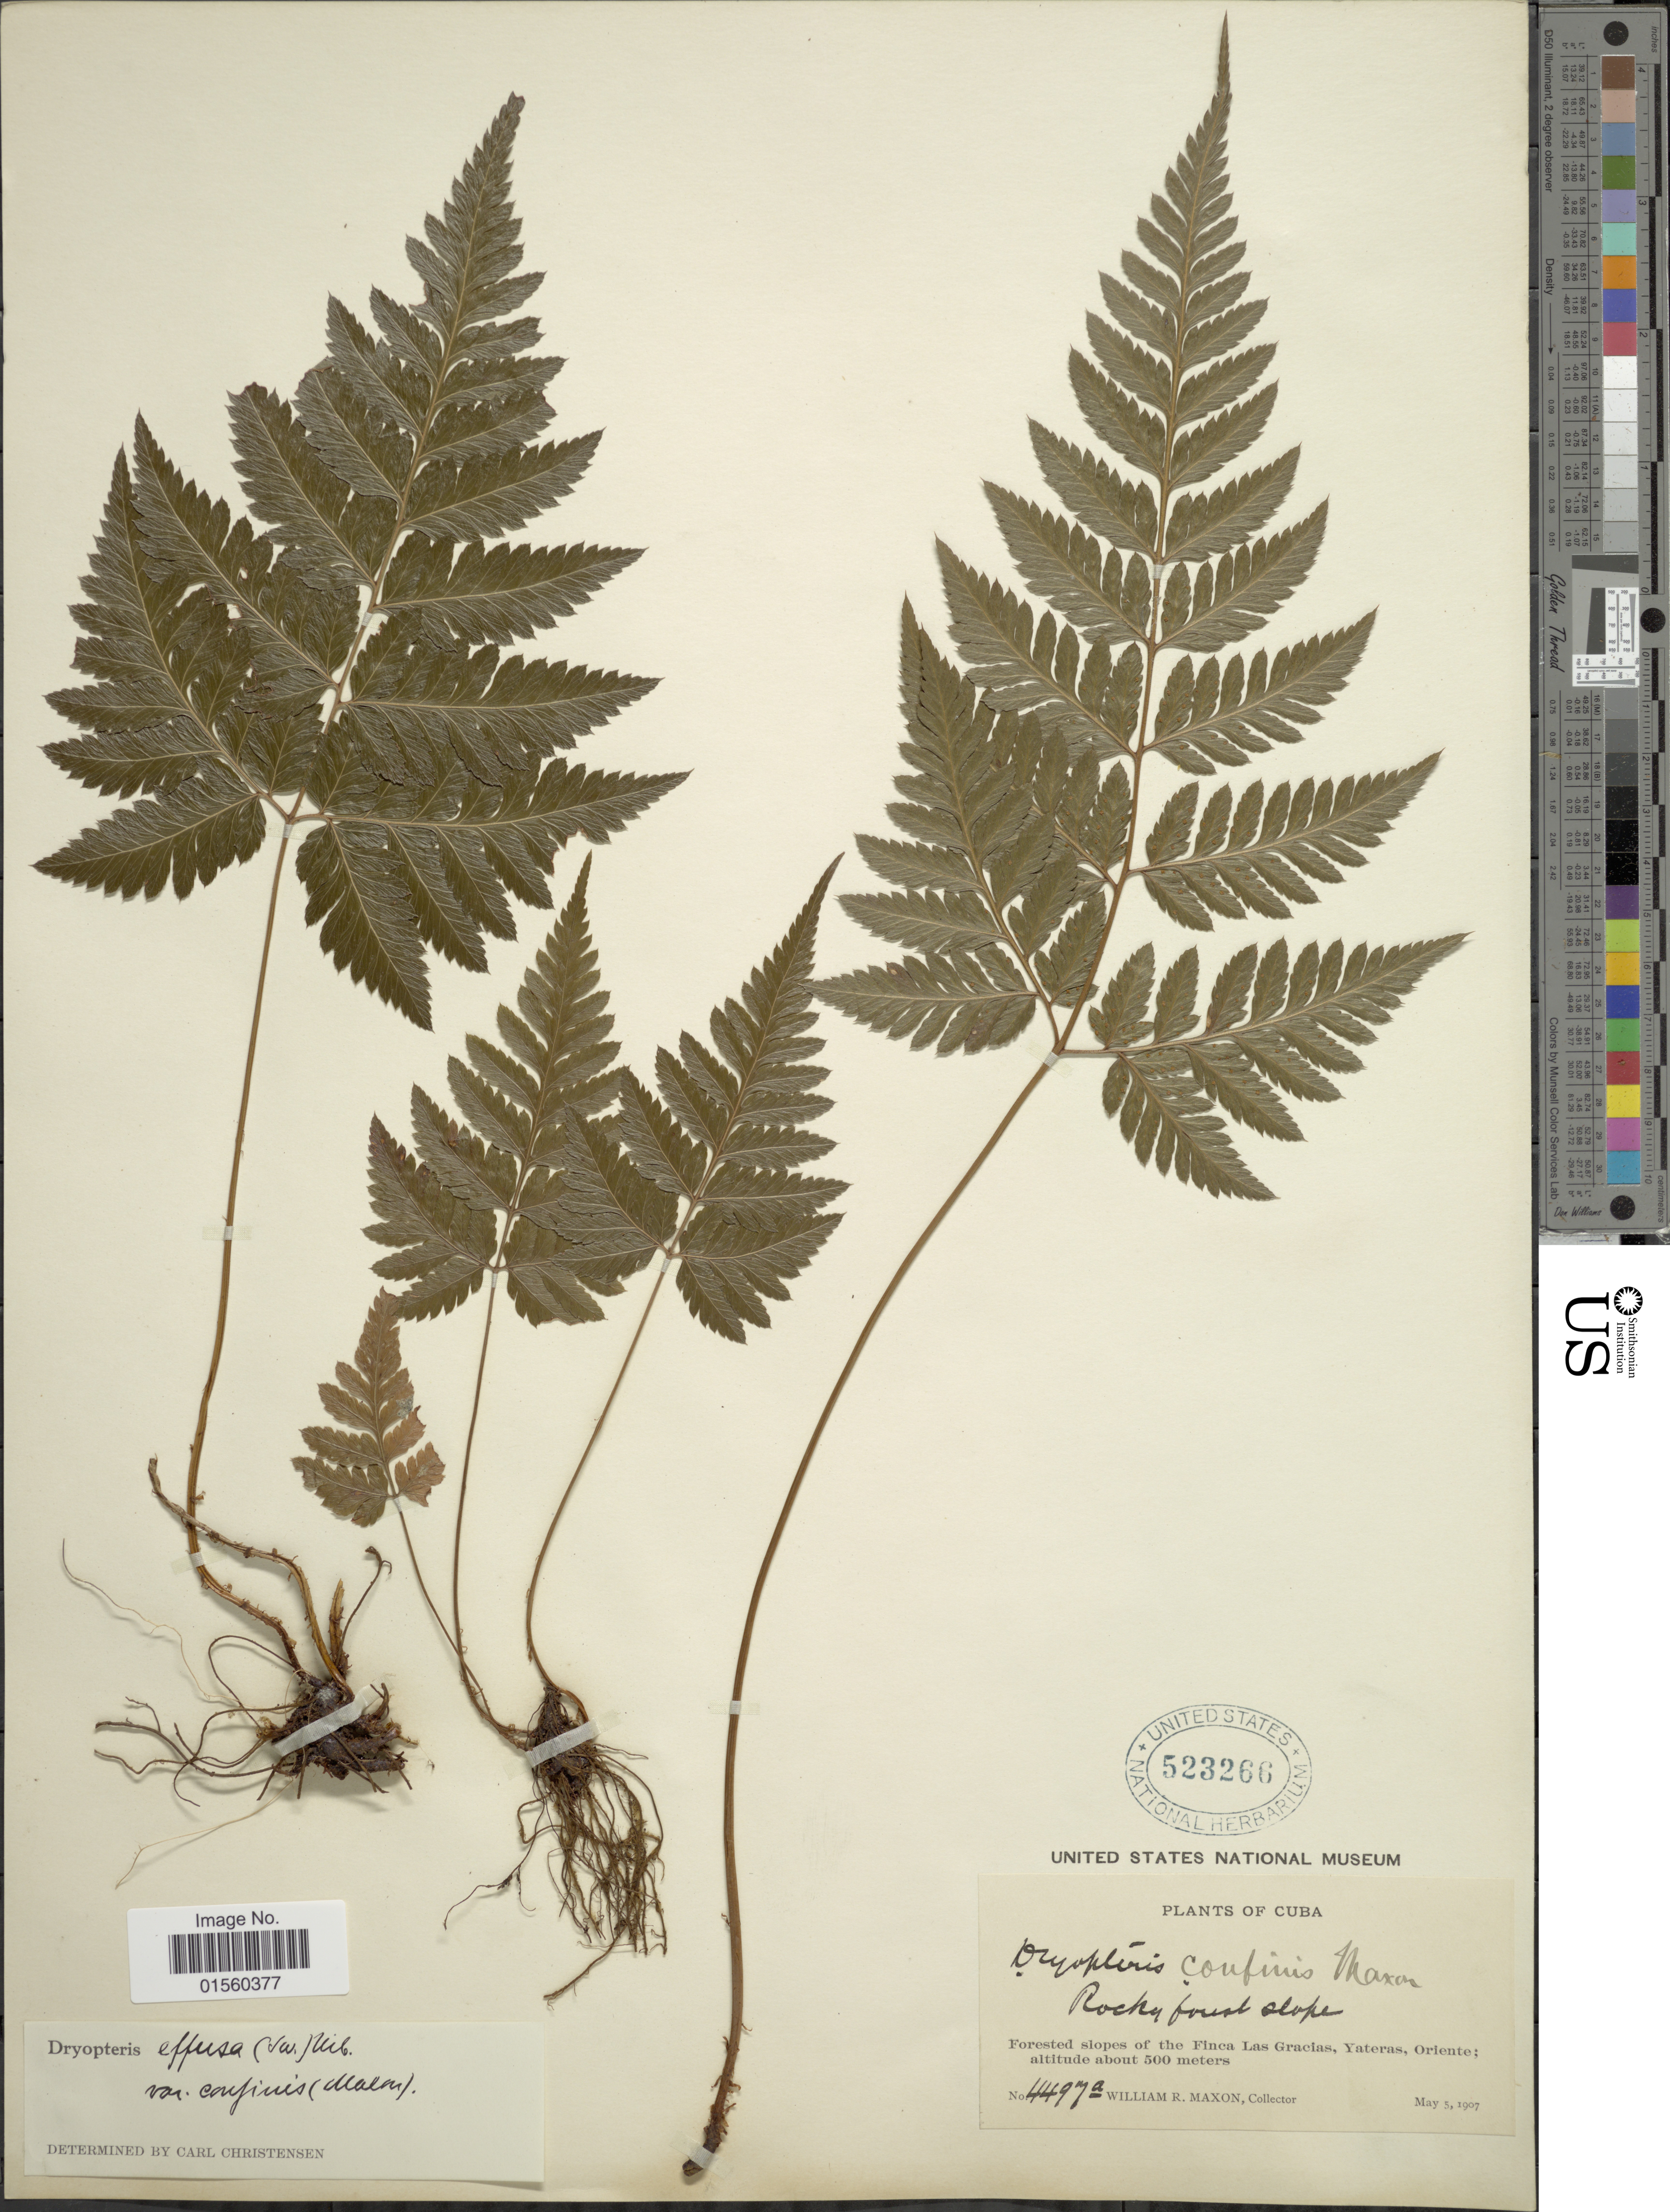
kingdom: Plantae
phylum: Tracheophyta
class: Polypodiopsida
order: Polypodiales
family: Dryopteridaceae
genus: Parapolystichum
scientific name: Parapolystichum confine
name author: (Maxon ex C. Chr.) Labiak et al.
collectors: W. R. Maxon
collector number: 4497a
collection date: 1907-05-05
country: Cuba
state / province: Oriente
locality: Forested slopes of the Finca Las Gracias, Yateras, Oriente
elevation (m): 500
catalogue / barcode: US 523266